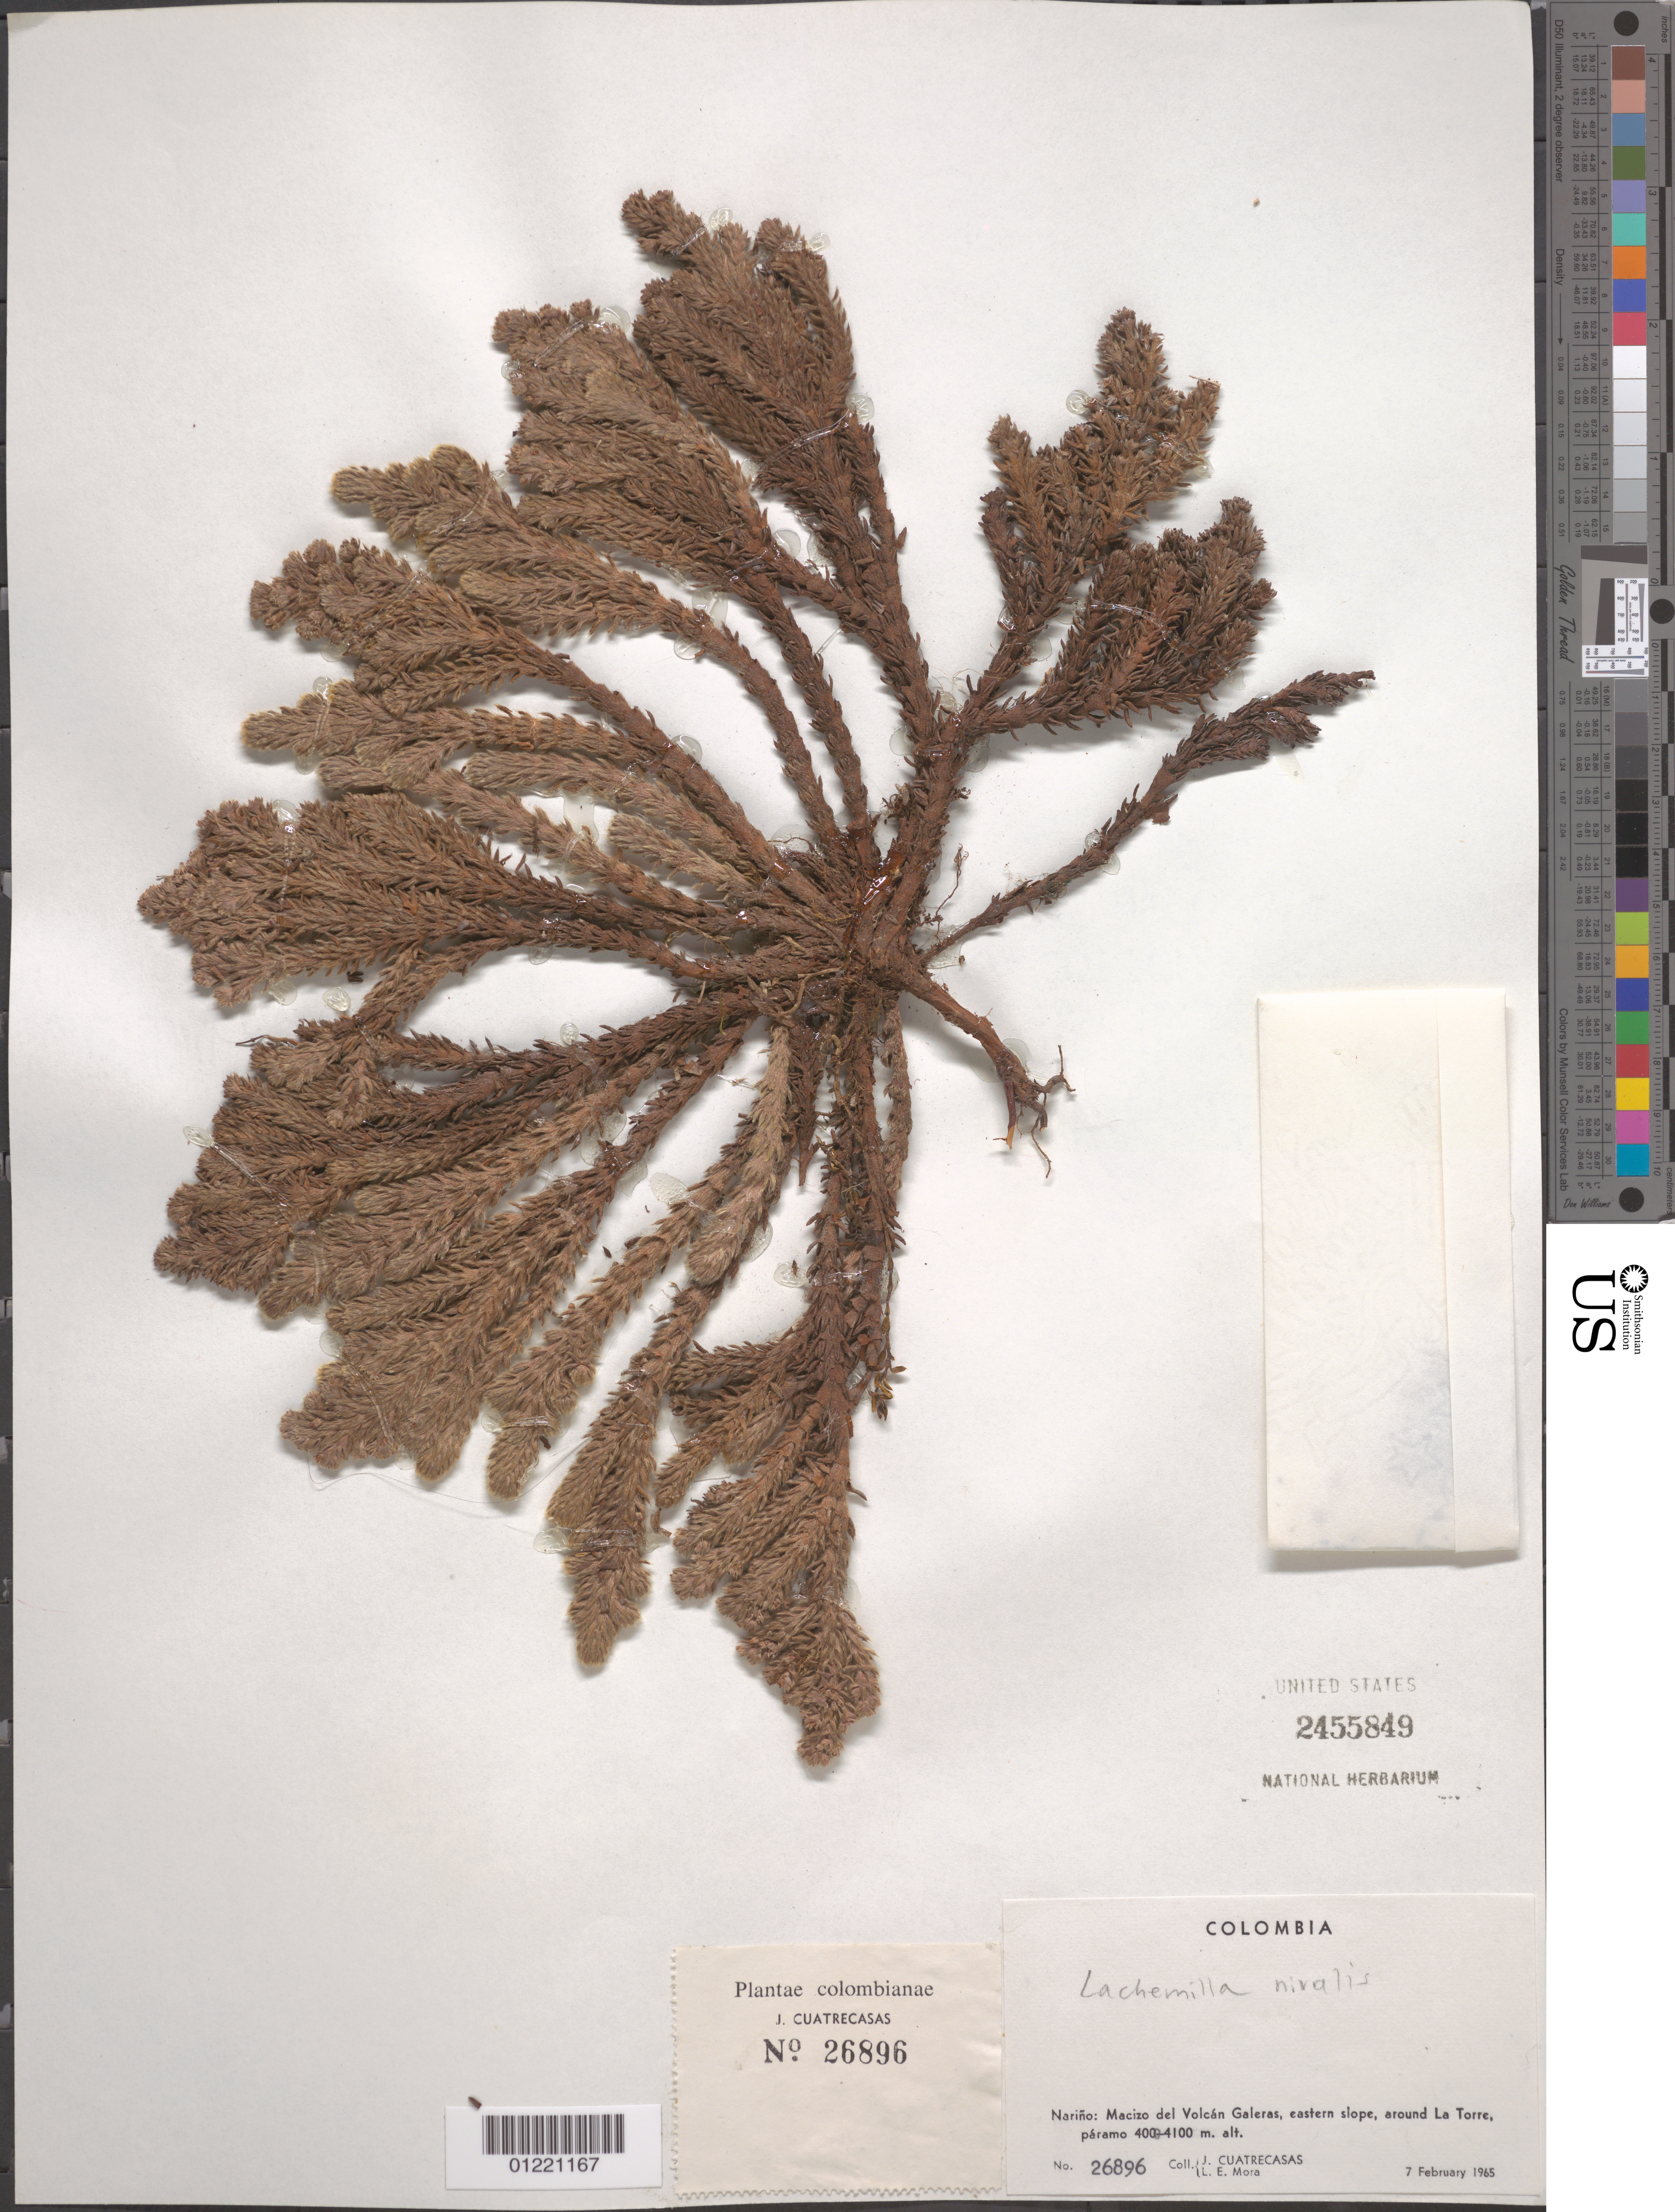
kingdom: Plantae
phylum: Tracheophyta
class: Magnoliopsida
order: Rosales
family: Rosaceae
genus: Lachemilla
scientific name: Lachemilla nivalis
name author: (Kunth) Rothm.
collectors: J. Cuatrecasas & L. Mora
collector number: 26896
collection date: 1965-02-07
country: Colombia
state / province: Nariño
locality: Macizo de Volcán Galeras, eastern slope, around La Torre.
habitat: paramo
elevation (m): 4000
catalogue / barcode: US 2455849